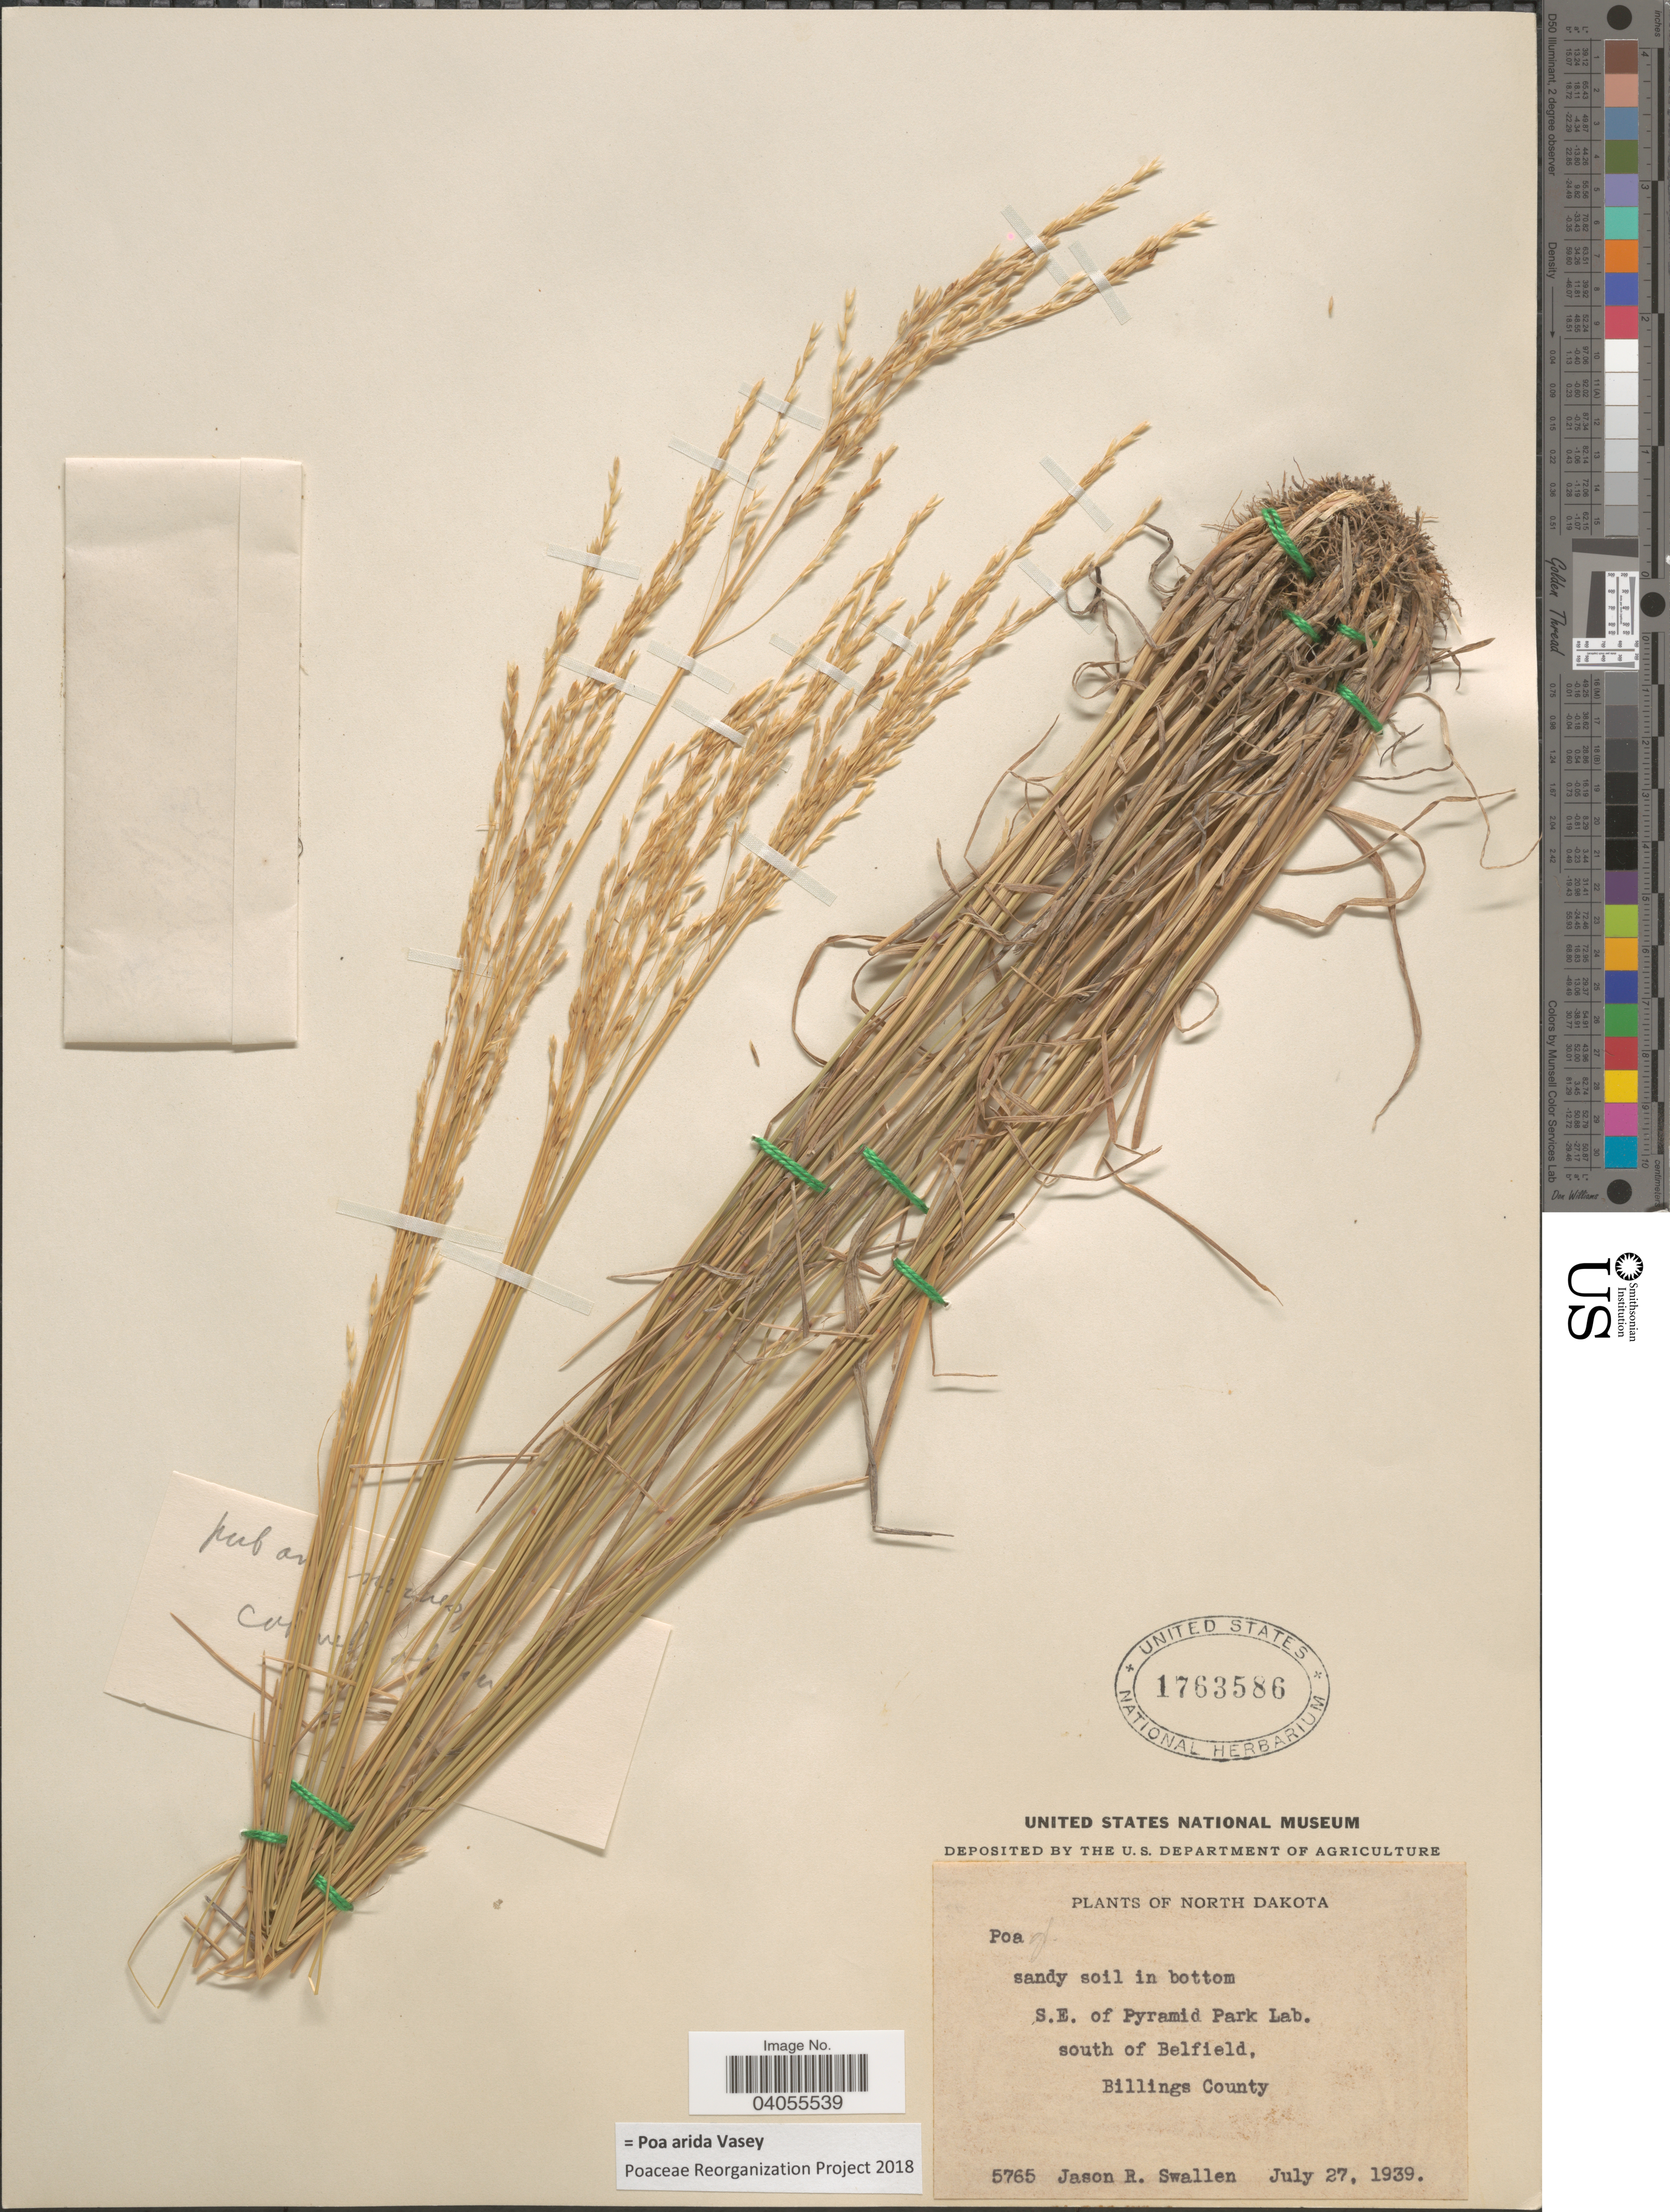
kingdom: Plantae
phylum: Tracheophyta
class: Liliopsida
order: Poales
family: Poaceae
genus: Poa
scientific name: Poa arida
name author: Vasey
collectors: J. R. Swallen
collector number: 5765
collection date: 1939-07-27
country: United States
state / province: North Dakota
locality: S.E. of Pyramid Park Lab. South of Belfield, Billings County.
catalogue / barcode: US 1763586